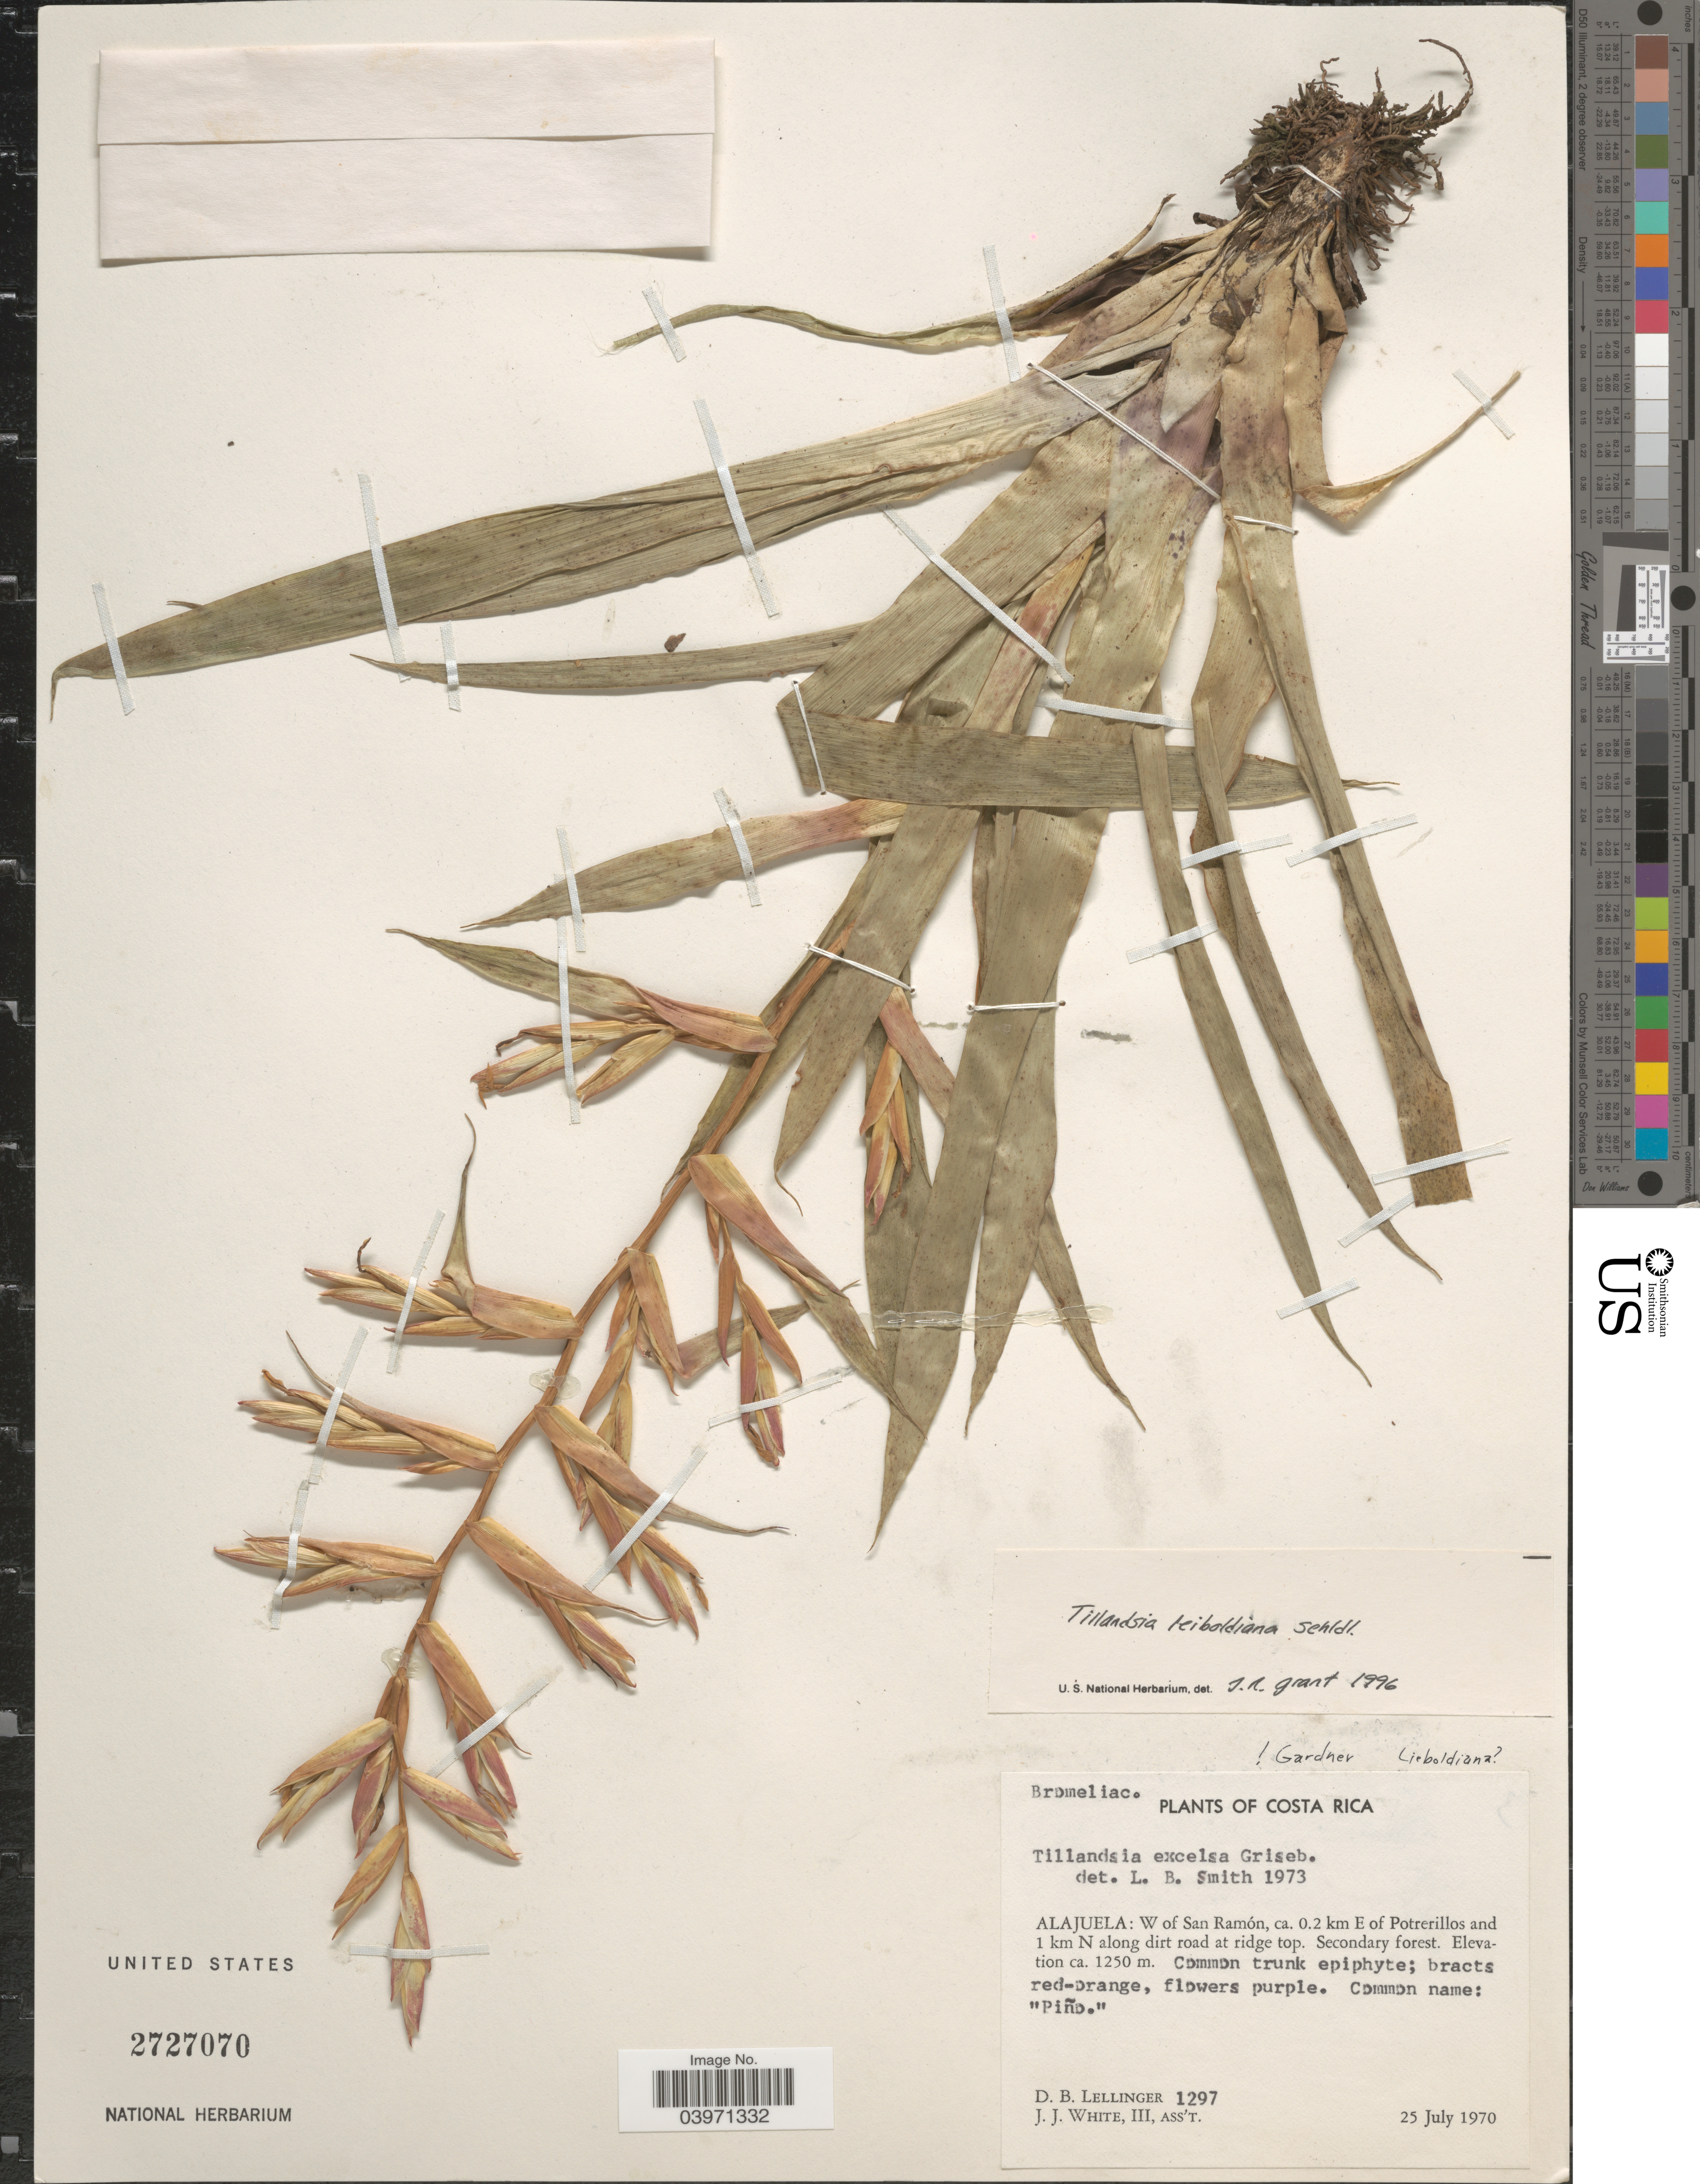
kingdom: Plantae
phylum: Tracheophyta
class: Liliopsida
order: Poales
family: Bromeliaceae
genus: Tillandsia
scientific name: Tillandsia leiboldiana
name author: Schltdl.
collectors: D. B. Lellinger & J. J. White III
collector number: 1297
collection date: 1970-07-25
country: Costa Rica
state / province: Alajuela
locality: W of San Ramón, ca. 0.2 km E of Potrerillos and 1 km N along dirt road at ridge top.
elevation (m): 1250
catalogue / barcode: US 2727070